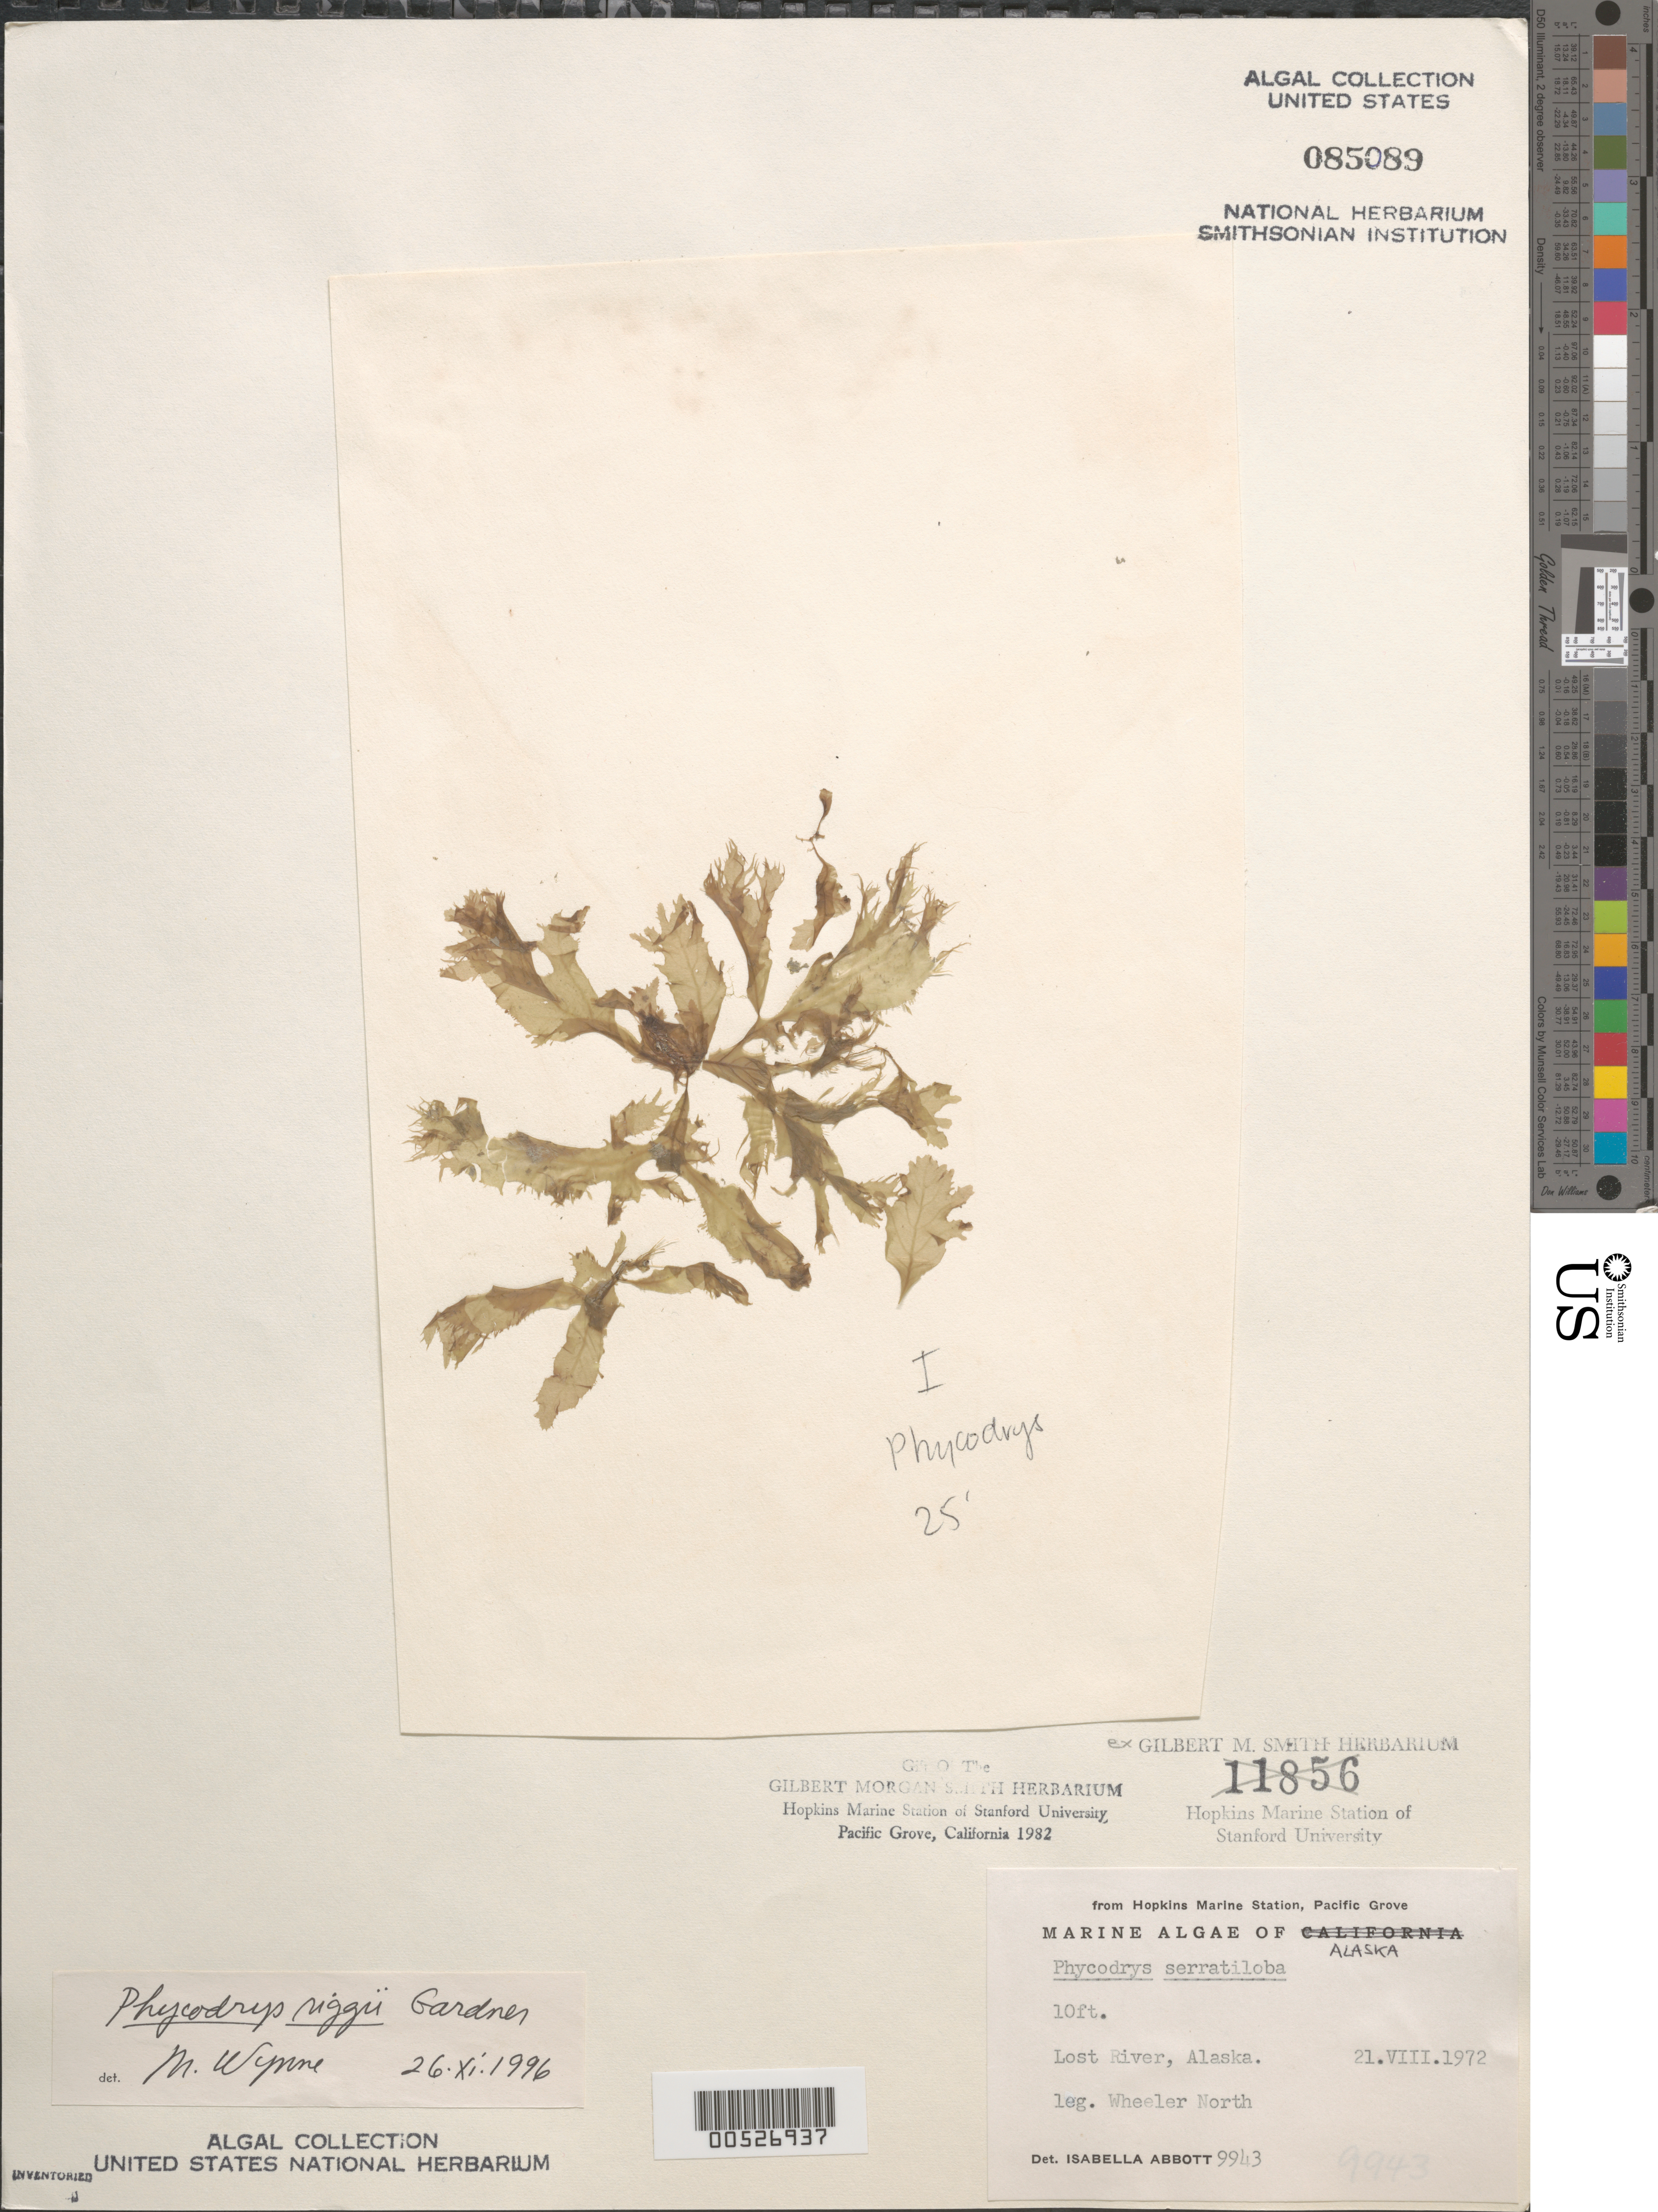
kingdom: Plantae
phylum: Rhodophyta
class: Florideophyceae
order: Ceramiales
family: Delesseriaceae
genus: Phycodrys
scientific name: Phycodrys riggii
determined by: Wynne, M. J.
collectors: W. North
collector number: IAA 9943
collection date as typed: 21 Aug 1972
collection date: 1972-08-21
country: United States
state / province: Alaska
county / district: Nome Division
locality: Lost River, east of Cape Prince of Wales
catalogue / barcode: US 85089